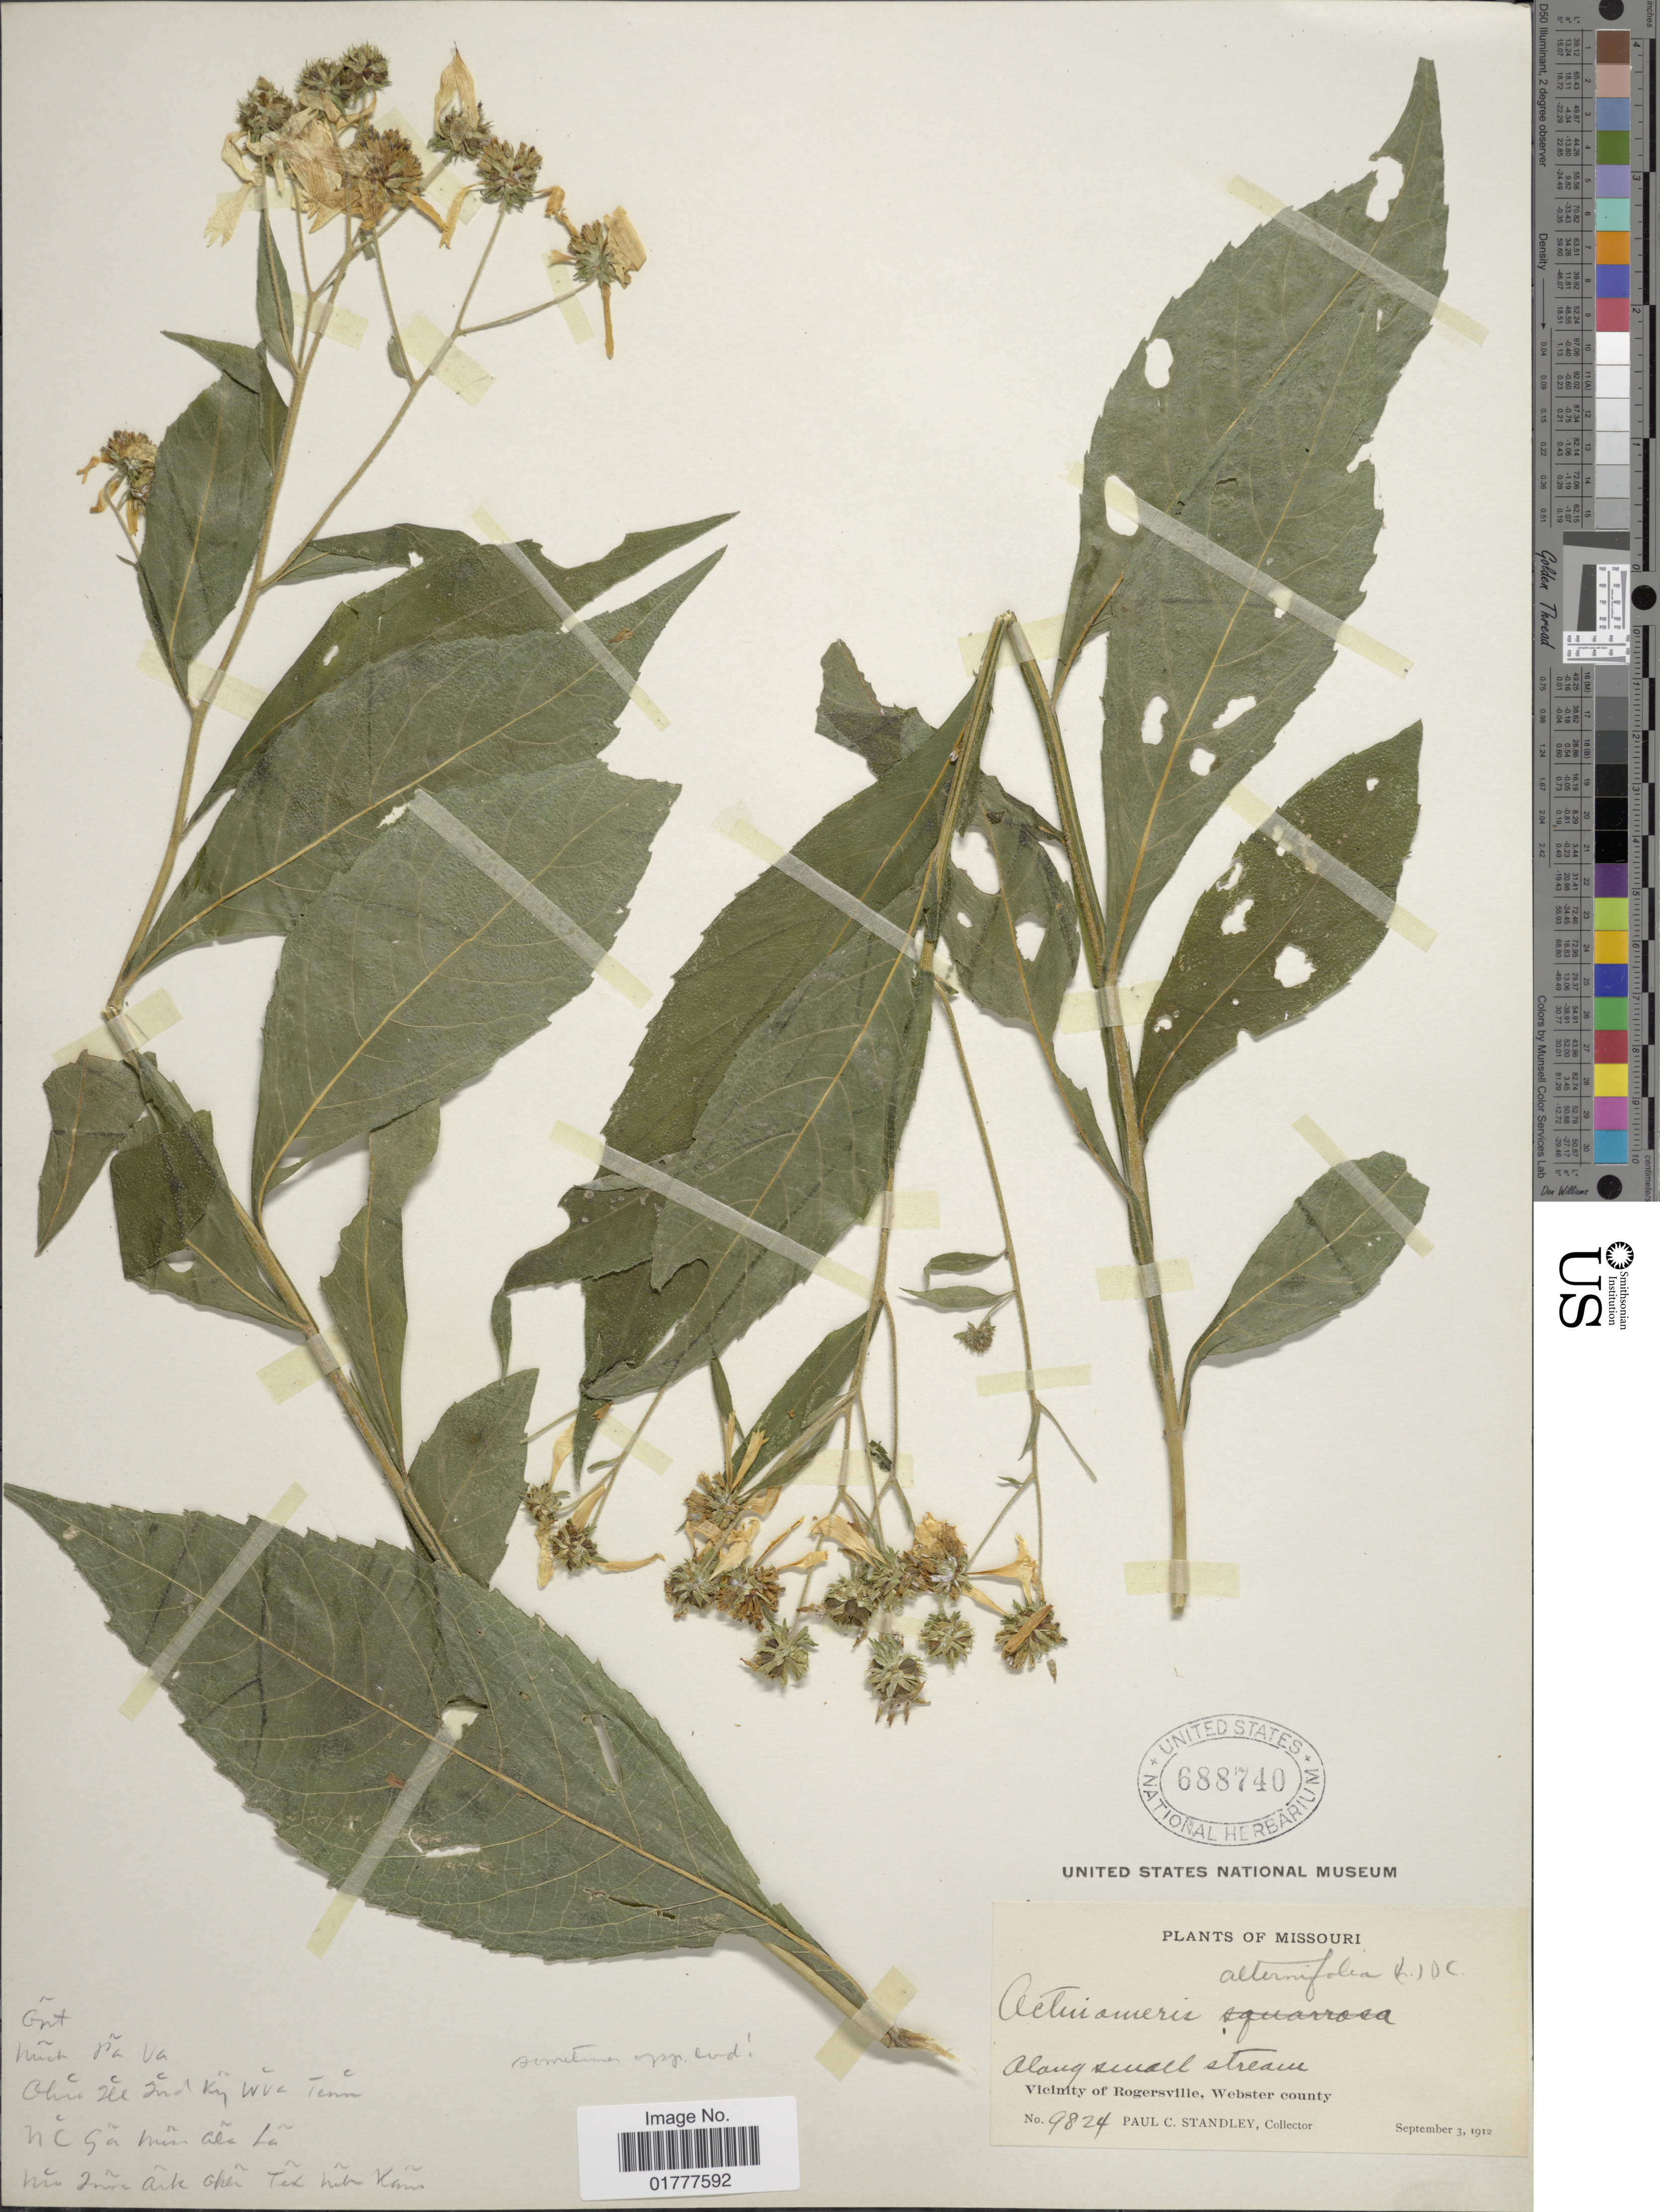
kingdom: Plantae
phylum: Tracheophyta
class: Magnoliopsida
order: Asterales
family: Asteraceae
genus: Actinomeris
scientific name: Actinomeris alternifolia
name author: (L.) DC.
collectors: P. C. Standley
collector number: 9824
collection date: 1912-09-03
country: United States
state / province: Missouri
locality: Along small stream, Vicinity of Rogersville, Webster County.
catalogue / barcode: US 688740